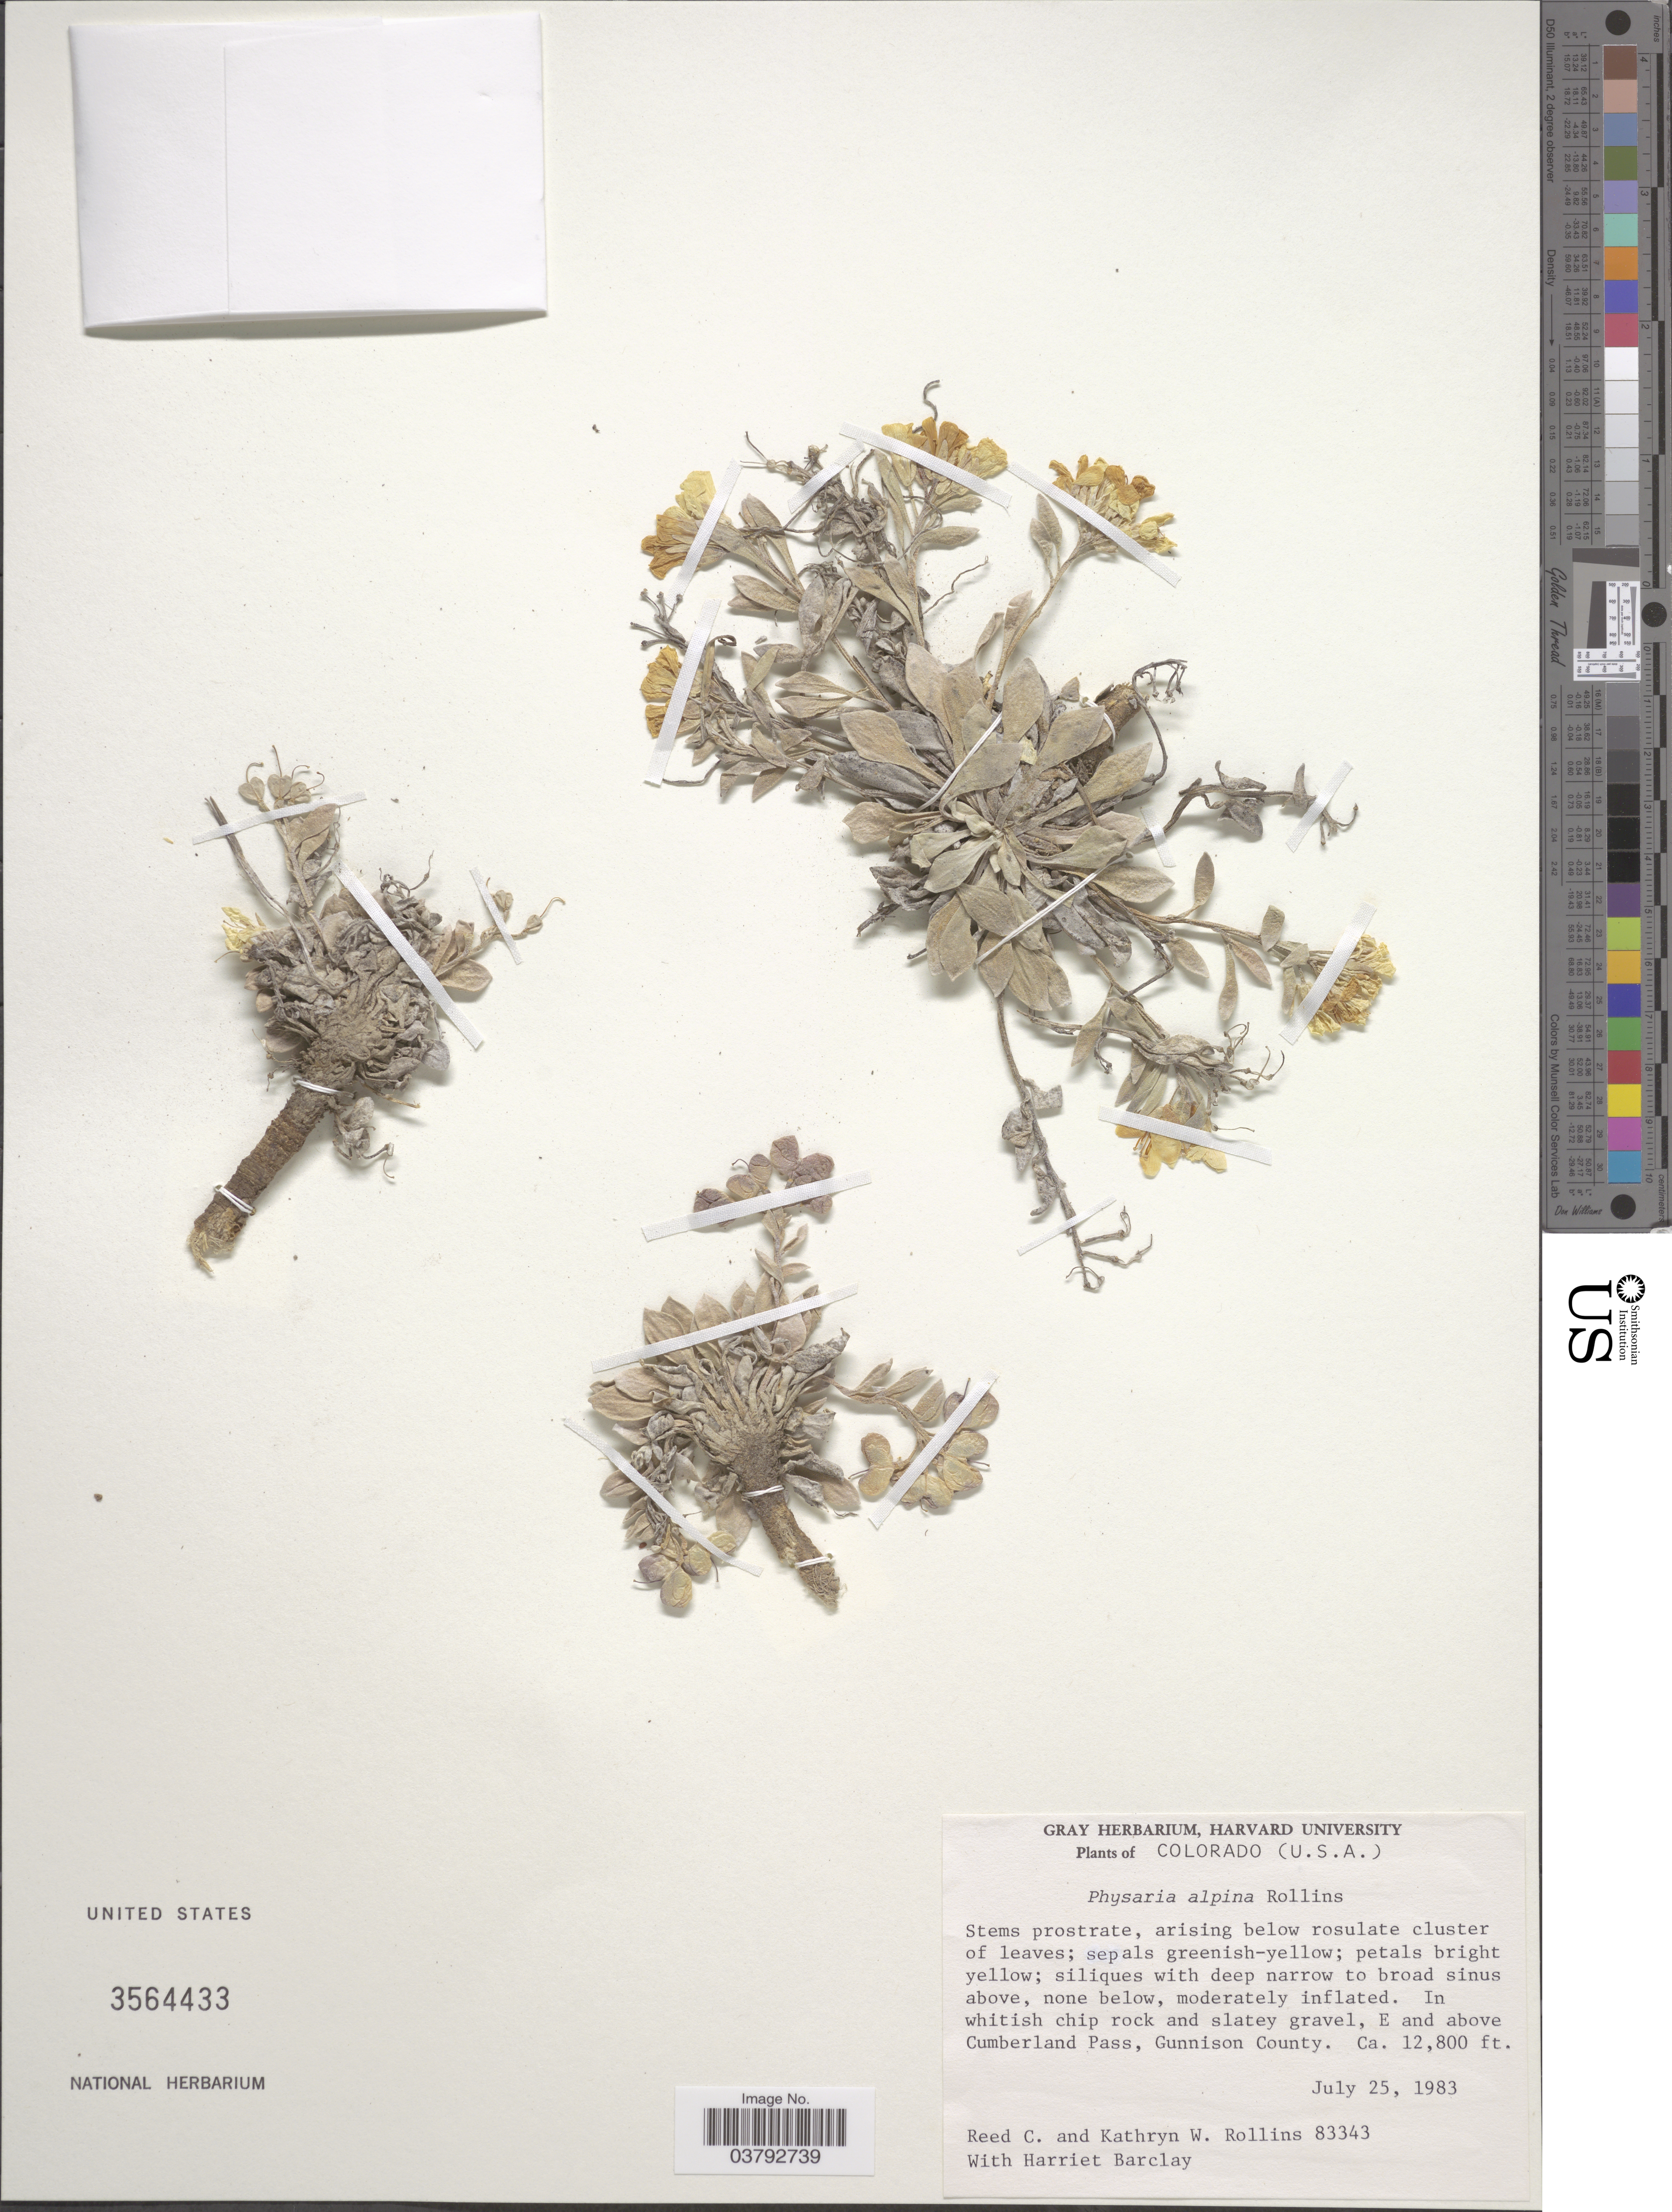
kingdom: Plantae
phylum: Tracheophyta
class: Magnoliopsida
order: Brassicales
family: Brassicaceae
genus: Physaria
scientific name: Physaria alpina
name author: Rollins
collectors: R. C. Rollins, K. W. Rollins & H. G. Barclay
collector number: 83343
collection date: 1983-07-25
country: United States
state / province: Colorado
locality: E and above Cumberland Pass, Gunnison County.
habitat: whitish chip rock and slatey gravel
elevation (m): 3901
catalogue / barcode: US 3564433